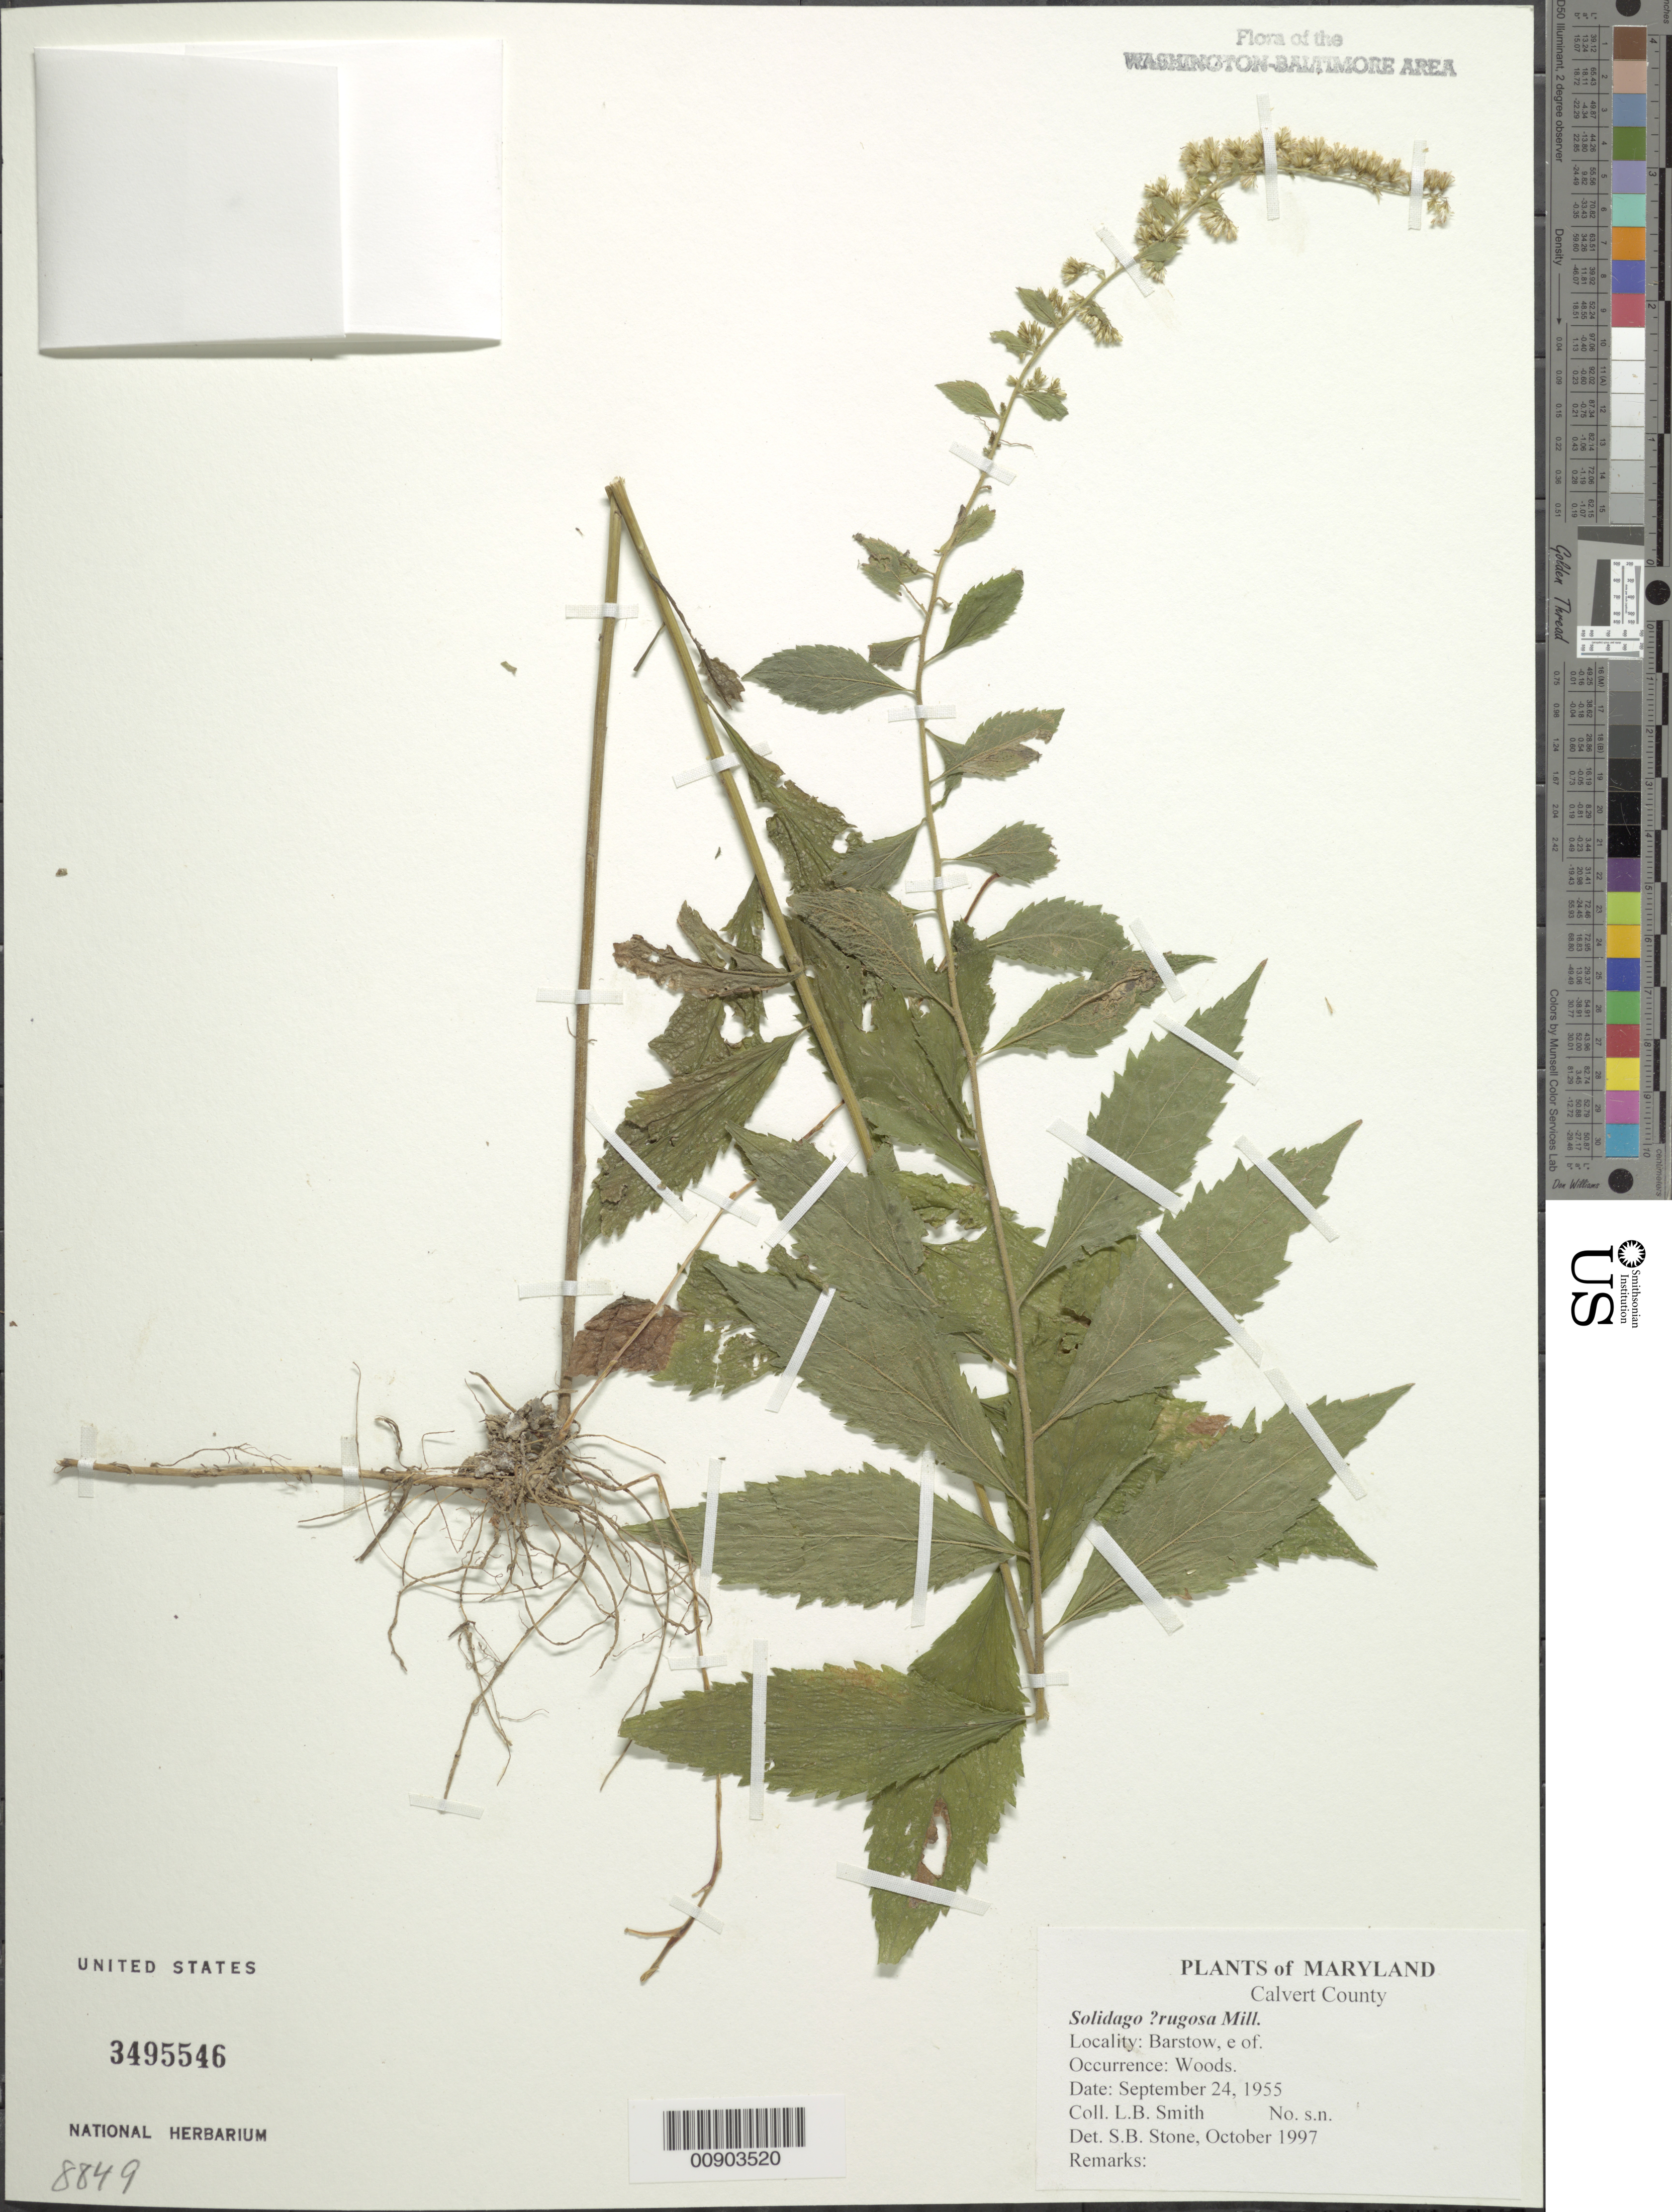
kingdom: Plantae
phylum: Tracheophyta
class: Magnoliopsida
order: Asterales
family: Asteraceae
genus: Solidago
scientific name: Solidago rugosa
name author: Mill.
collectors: L. Smith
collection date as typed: September 24, 1955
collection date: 1955-09-24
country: United States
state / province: Maryland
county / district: Calvert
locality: Barstow, e. of.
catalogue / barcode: US 3495546